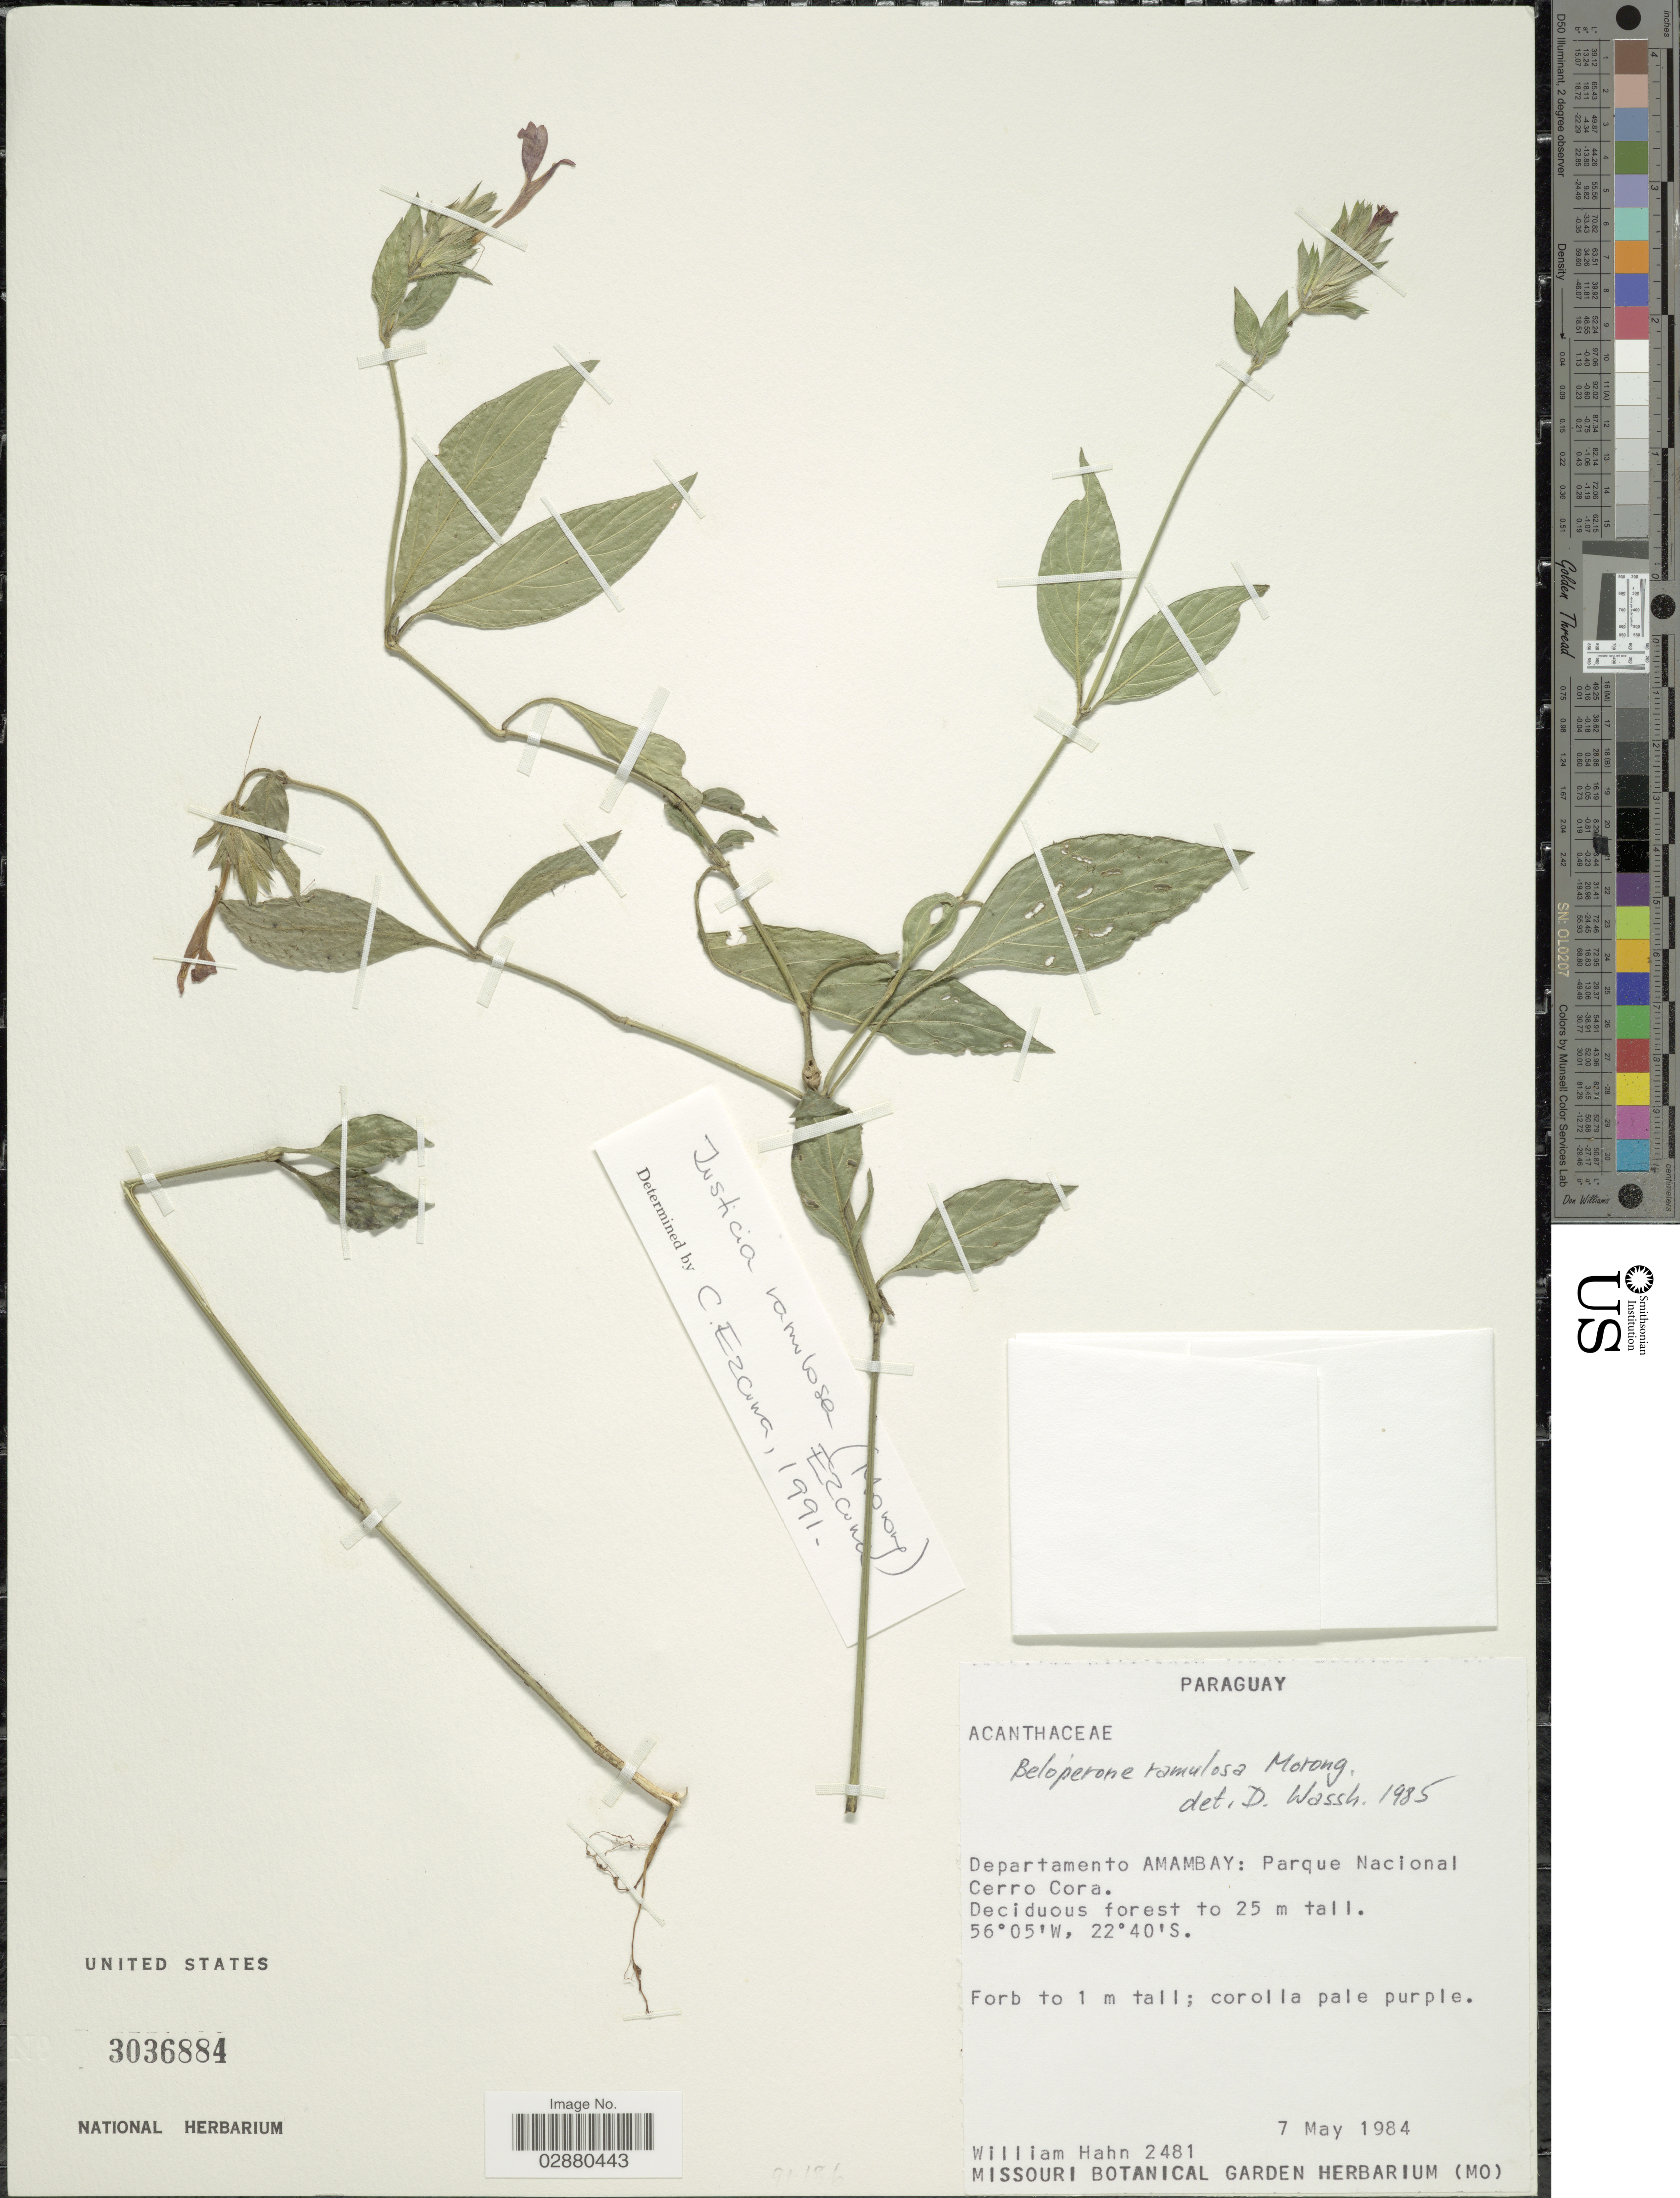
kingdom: Plantae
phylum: Tracheophyta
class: Magnoliopsida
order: Lamiales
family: Acanthaceae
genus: Justicia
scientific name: Justicia ramulosa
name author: (Morong) C. Ezcurra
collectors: W. Hahn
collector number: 2481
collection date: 1984-05-07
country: Paraguay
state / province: Amambay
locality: Departamento Amambay: Parque Nacional Cerro Cora.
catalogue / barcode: US 3036884